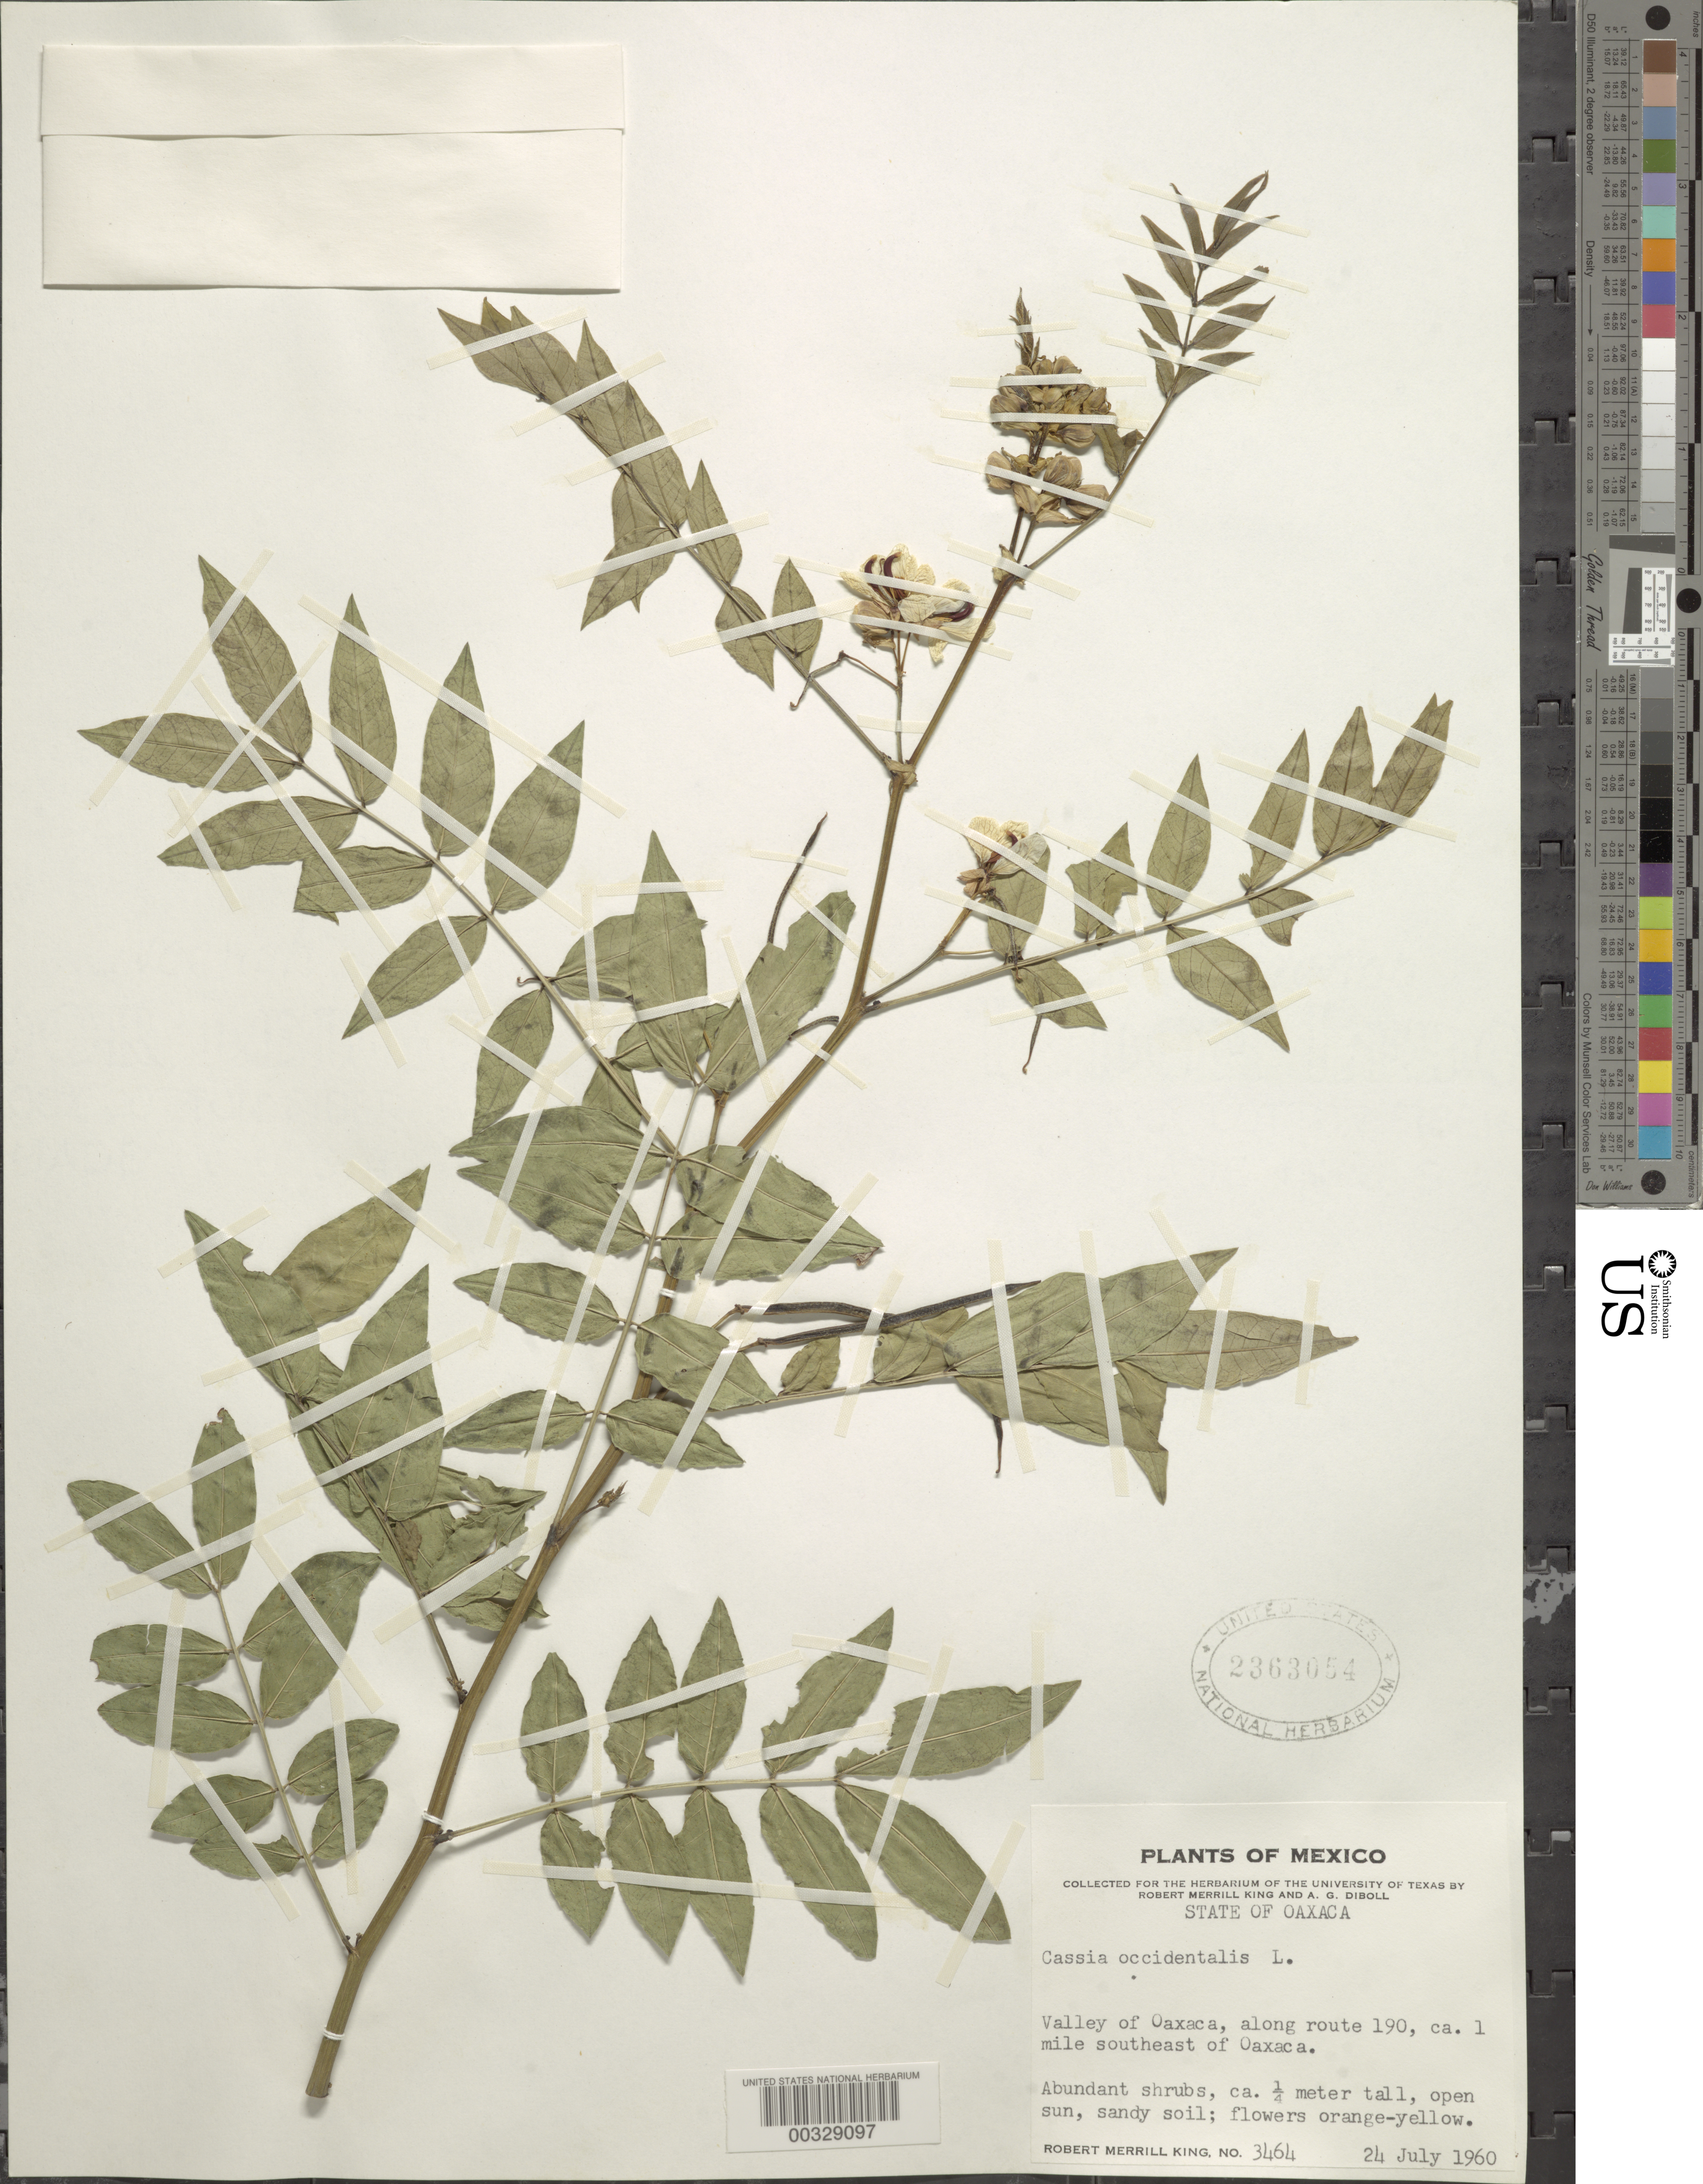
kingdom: Plantae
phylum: Tracheophyta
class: Magnoliopsida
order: Fabales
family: Fabaceae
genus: Senna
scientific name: Senna occidentalis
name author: (L.) Link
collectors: R. M. King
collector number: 3464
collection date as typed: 24 Jul 1960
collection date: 1960-07-24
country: Mexico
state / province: Oaxaca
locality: Valley of Oaxaca along route 190, ca 1 mi SE of Oaxaca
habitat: Sandy soil; open sun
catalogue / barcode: US 2363054